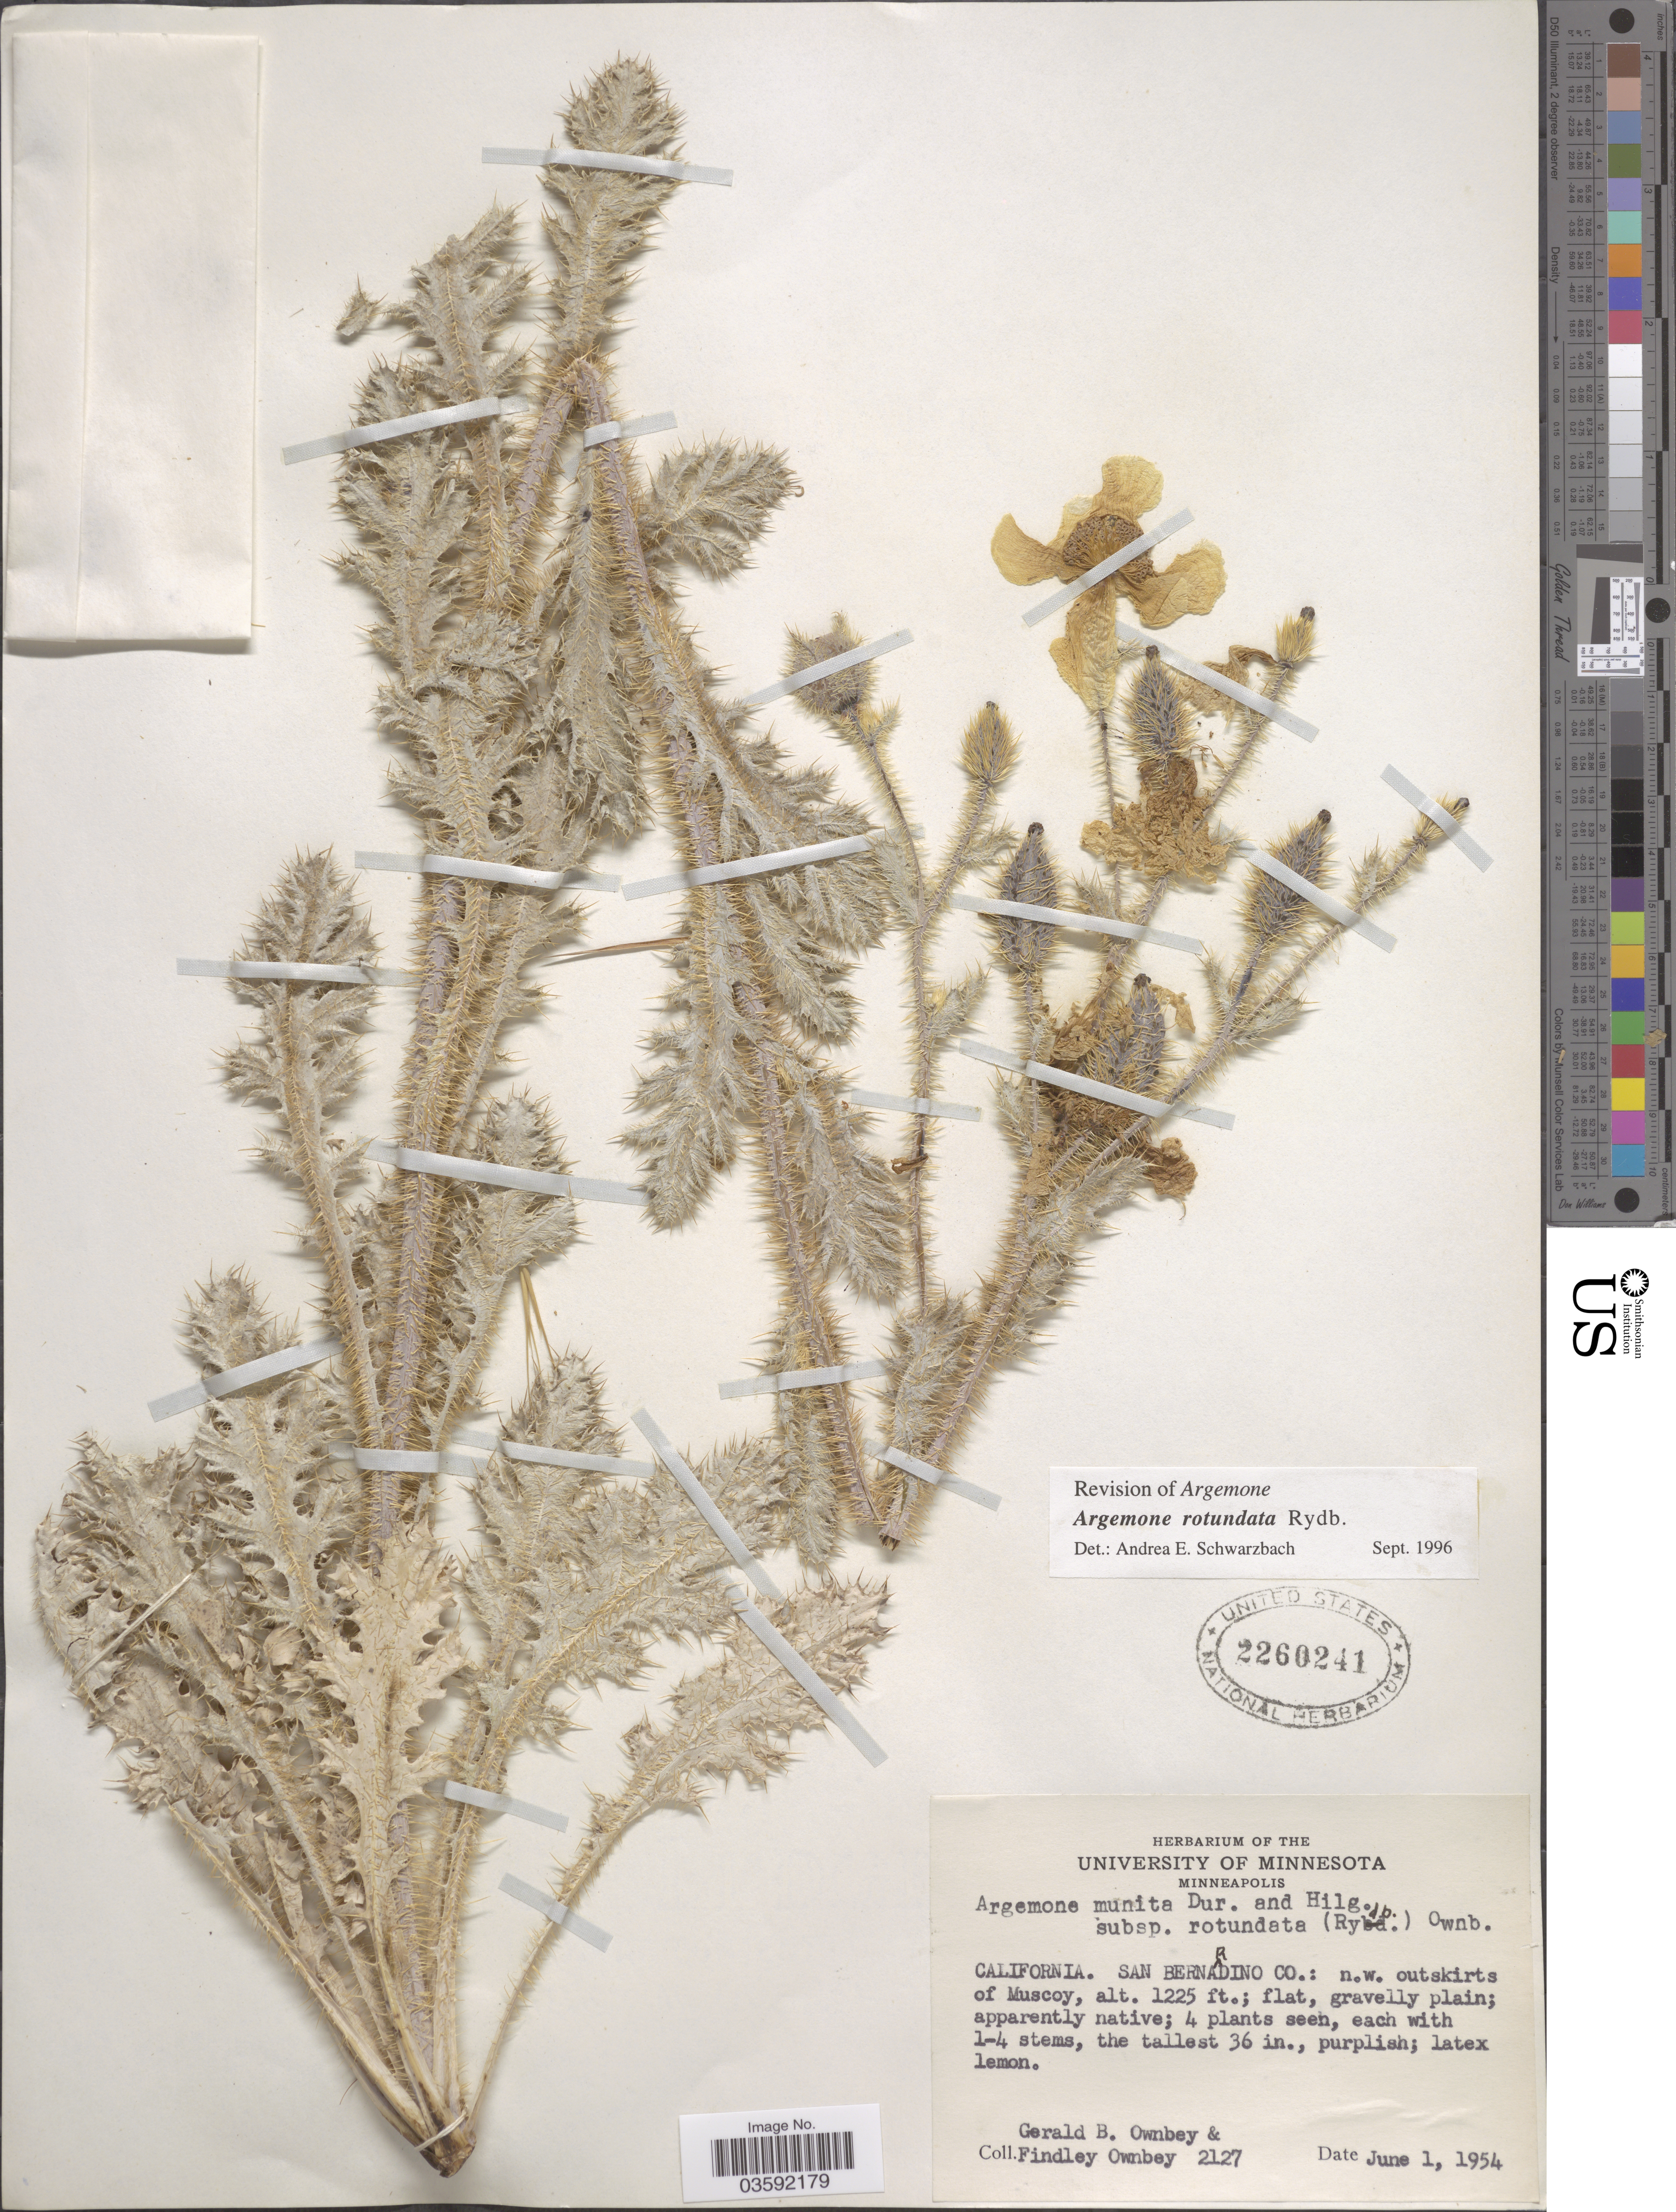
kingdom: Plantae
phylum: Tracheophyta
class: Magnoliopsida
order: Ranunculales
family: Papaveraceae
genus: Argemone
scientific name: Argemone rotundata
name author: Rydb.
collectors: G. B. Ownbey & F. Ownbey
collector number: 2127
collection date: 1954-06-01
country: United States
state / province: California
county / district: San Bernardino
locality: San Bernardino Co.: n.w. outskirts of Muscoy.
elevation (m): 373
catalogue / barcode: US 2260241